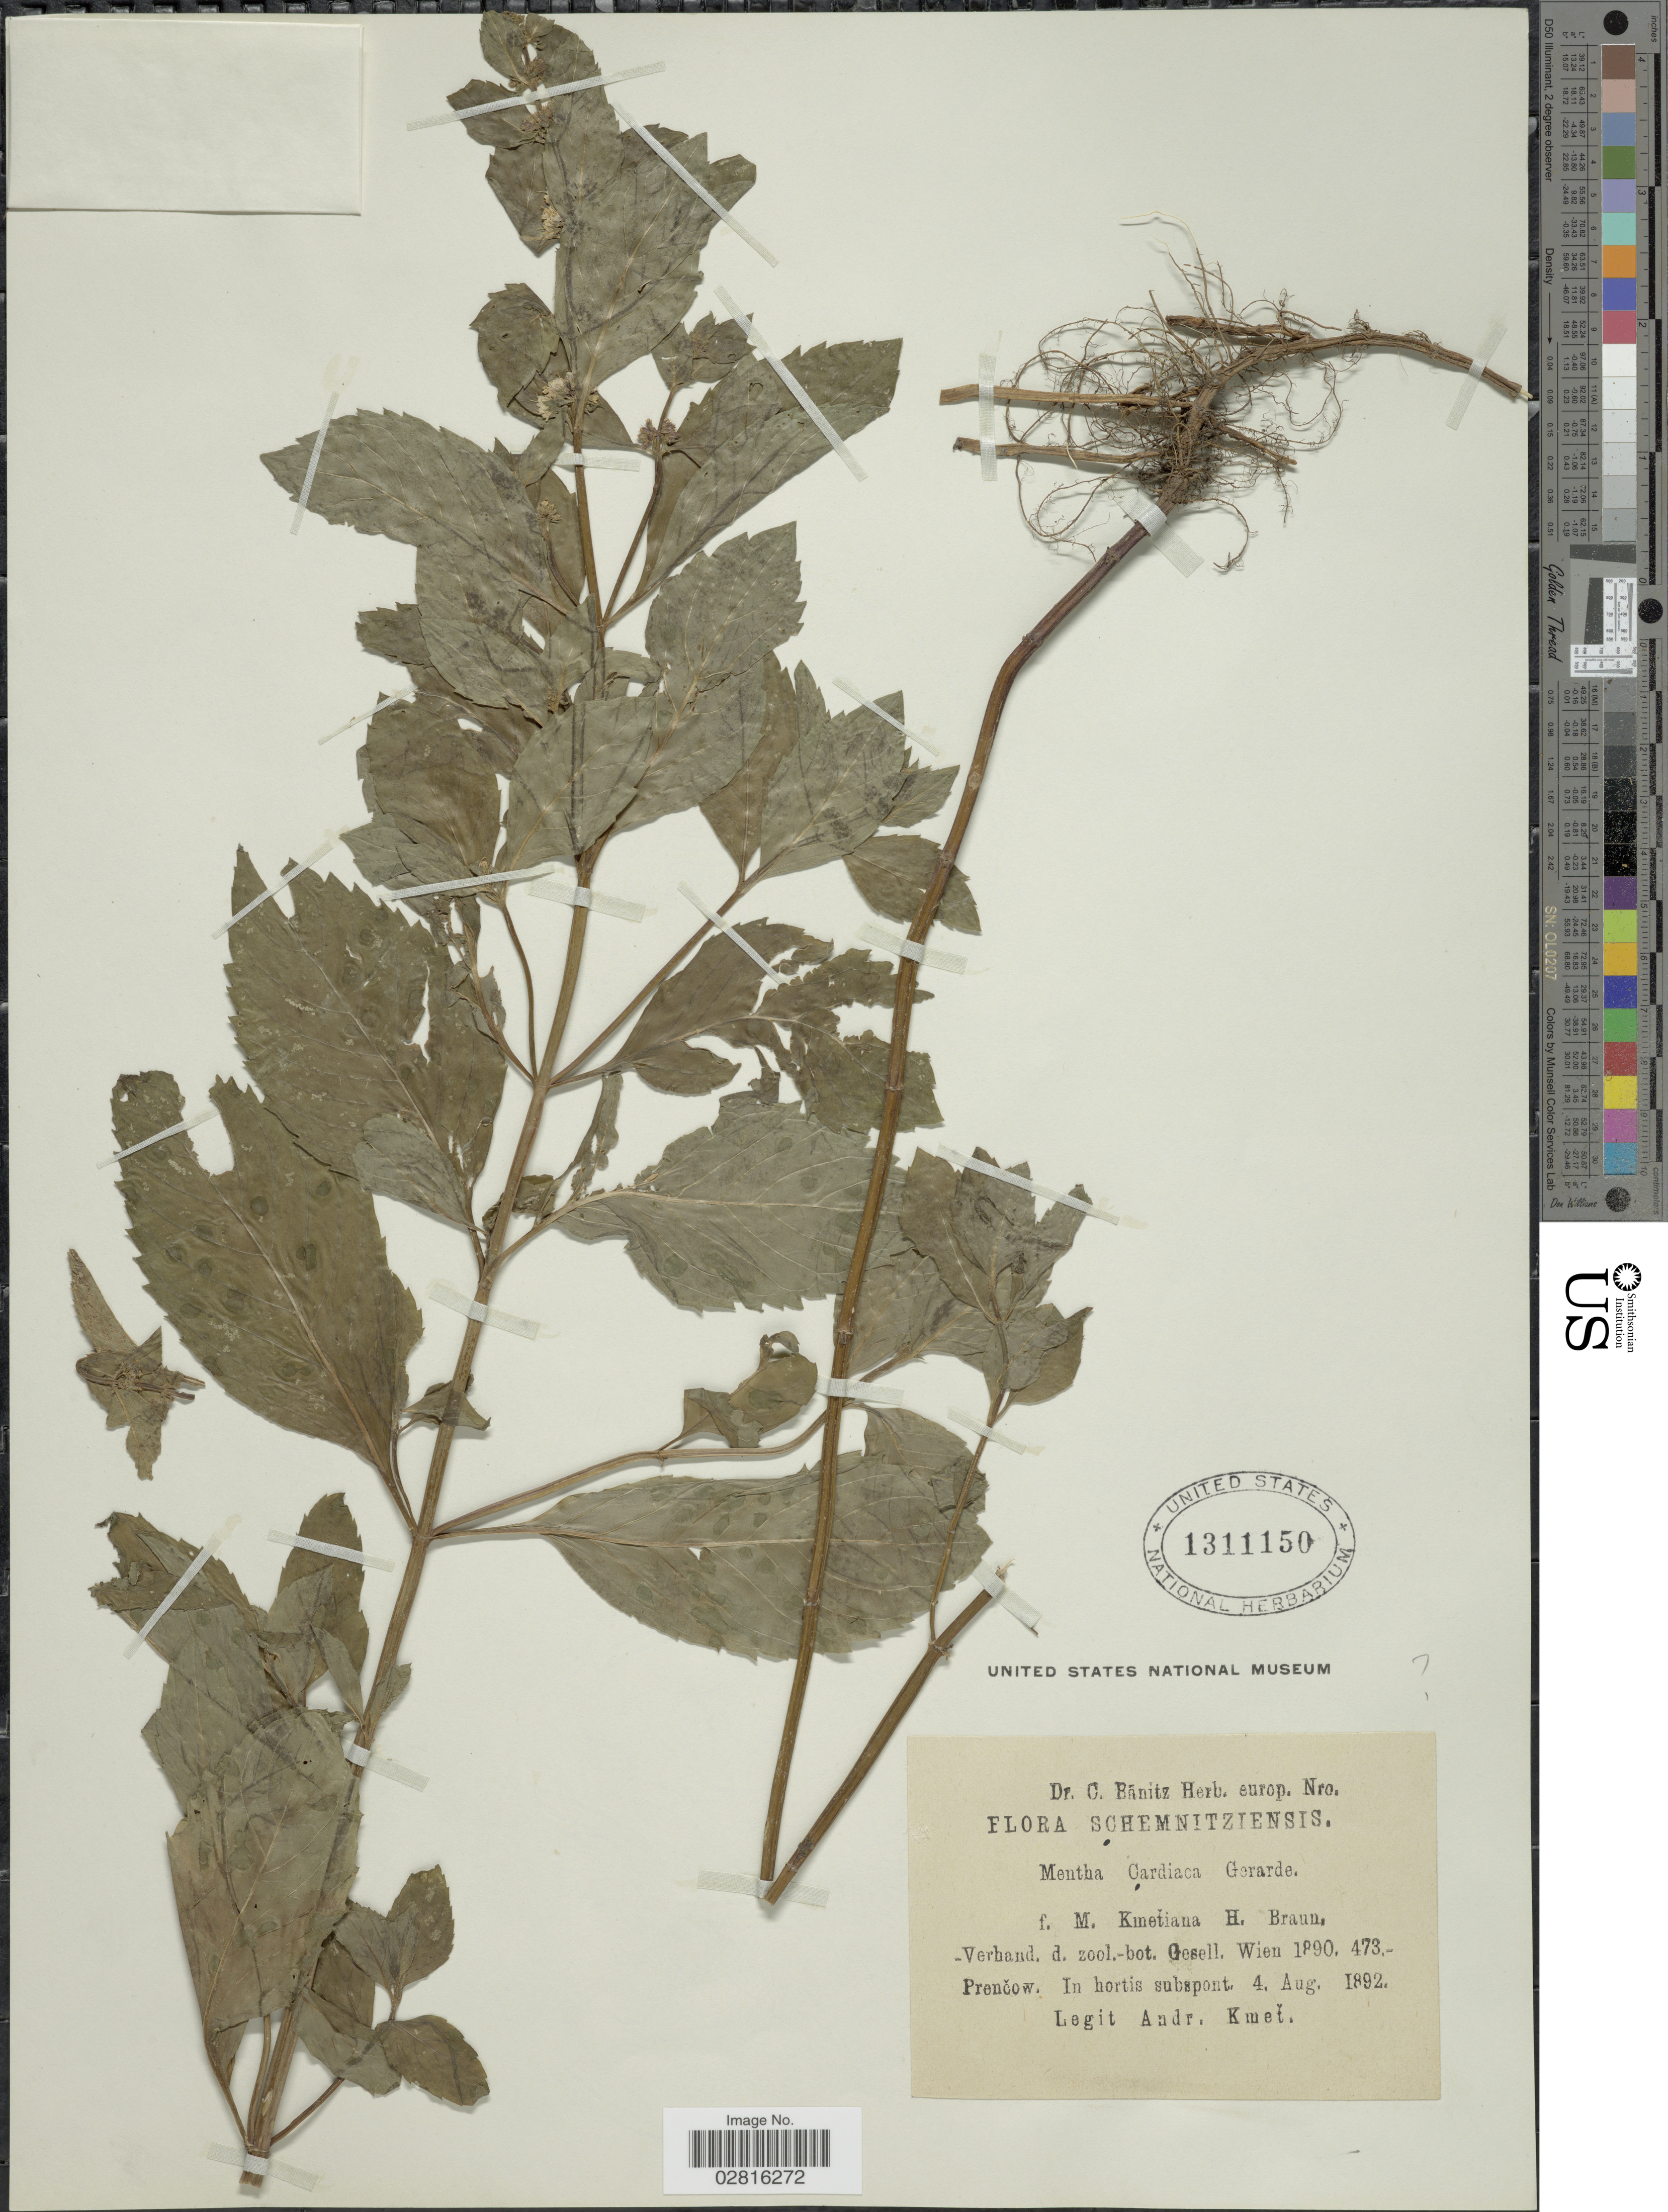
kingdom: Plantae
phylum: Tracheophyta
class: Magnoliopsida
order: Lamiales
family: Lamiaceae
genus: Mentha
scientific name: Mentha x cardiaca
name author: (S.F. Gray) Gerarde ex Baker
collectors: A. Kmet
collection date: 1892-08-04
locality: Schemnitziensis. Prencow. In hortis subspont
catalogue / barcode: US 1311150